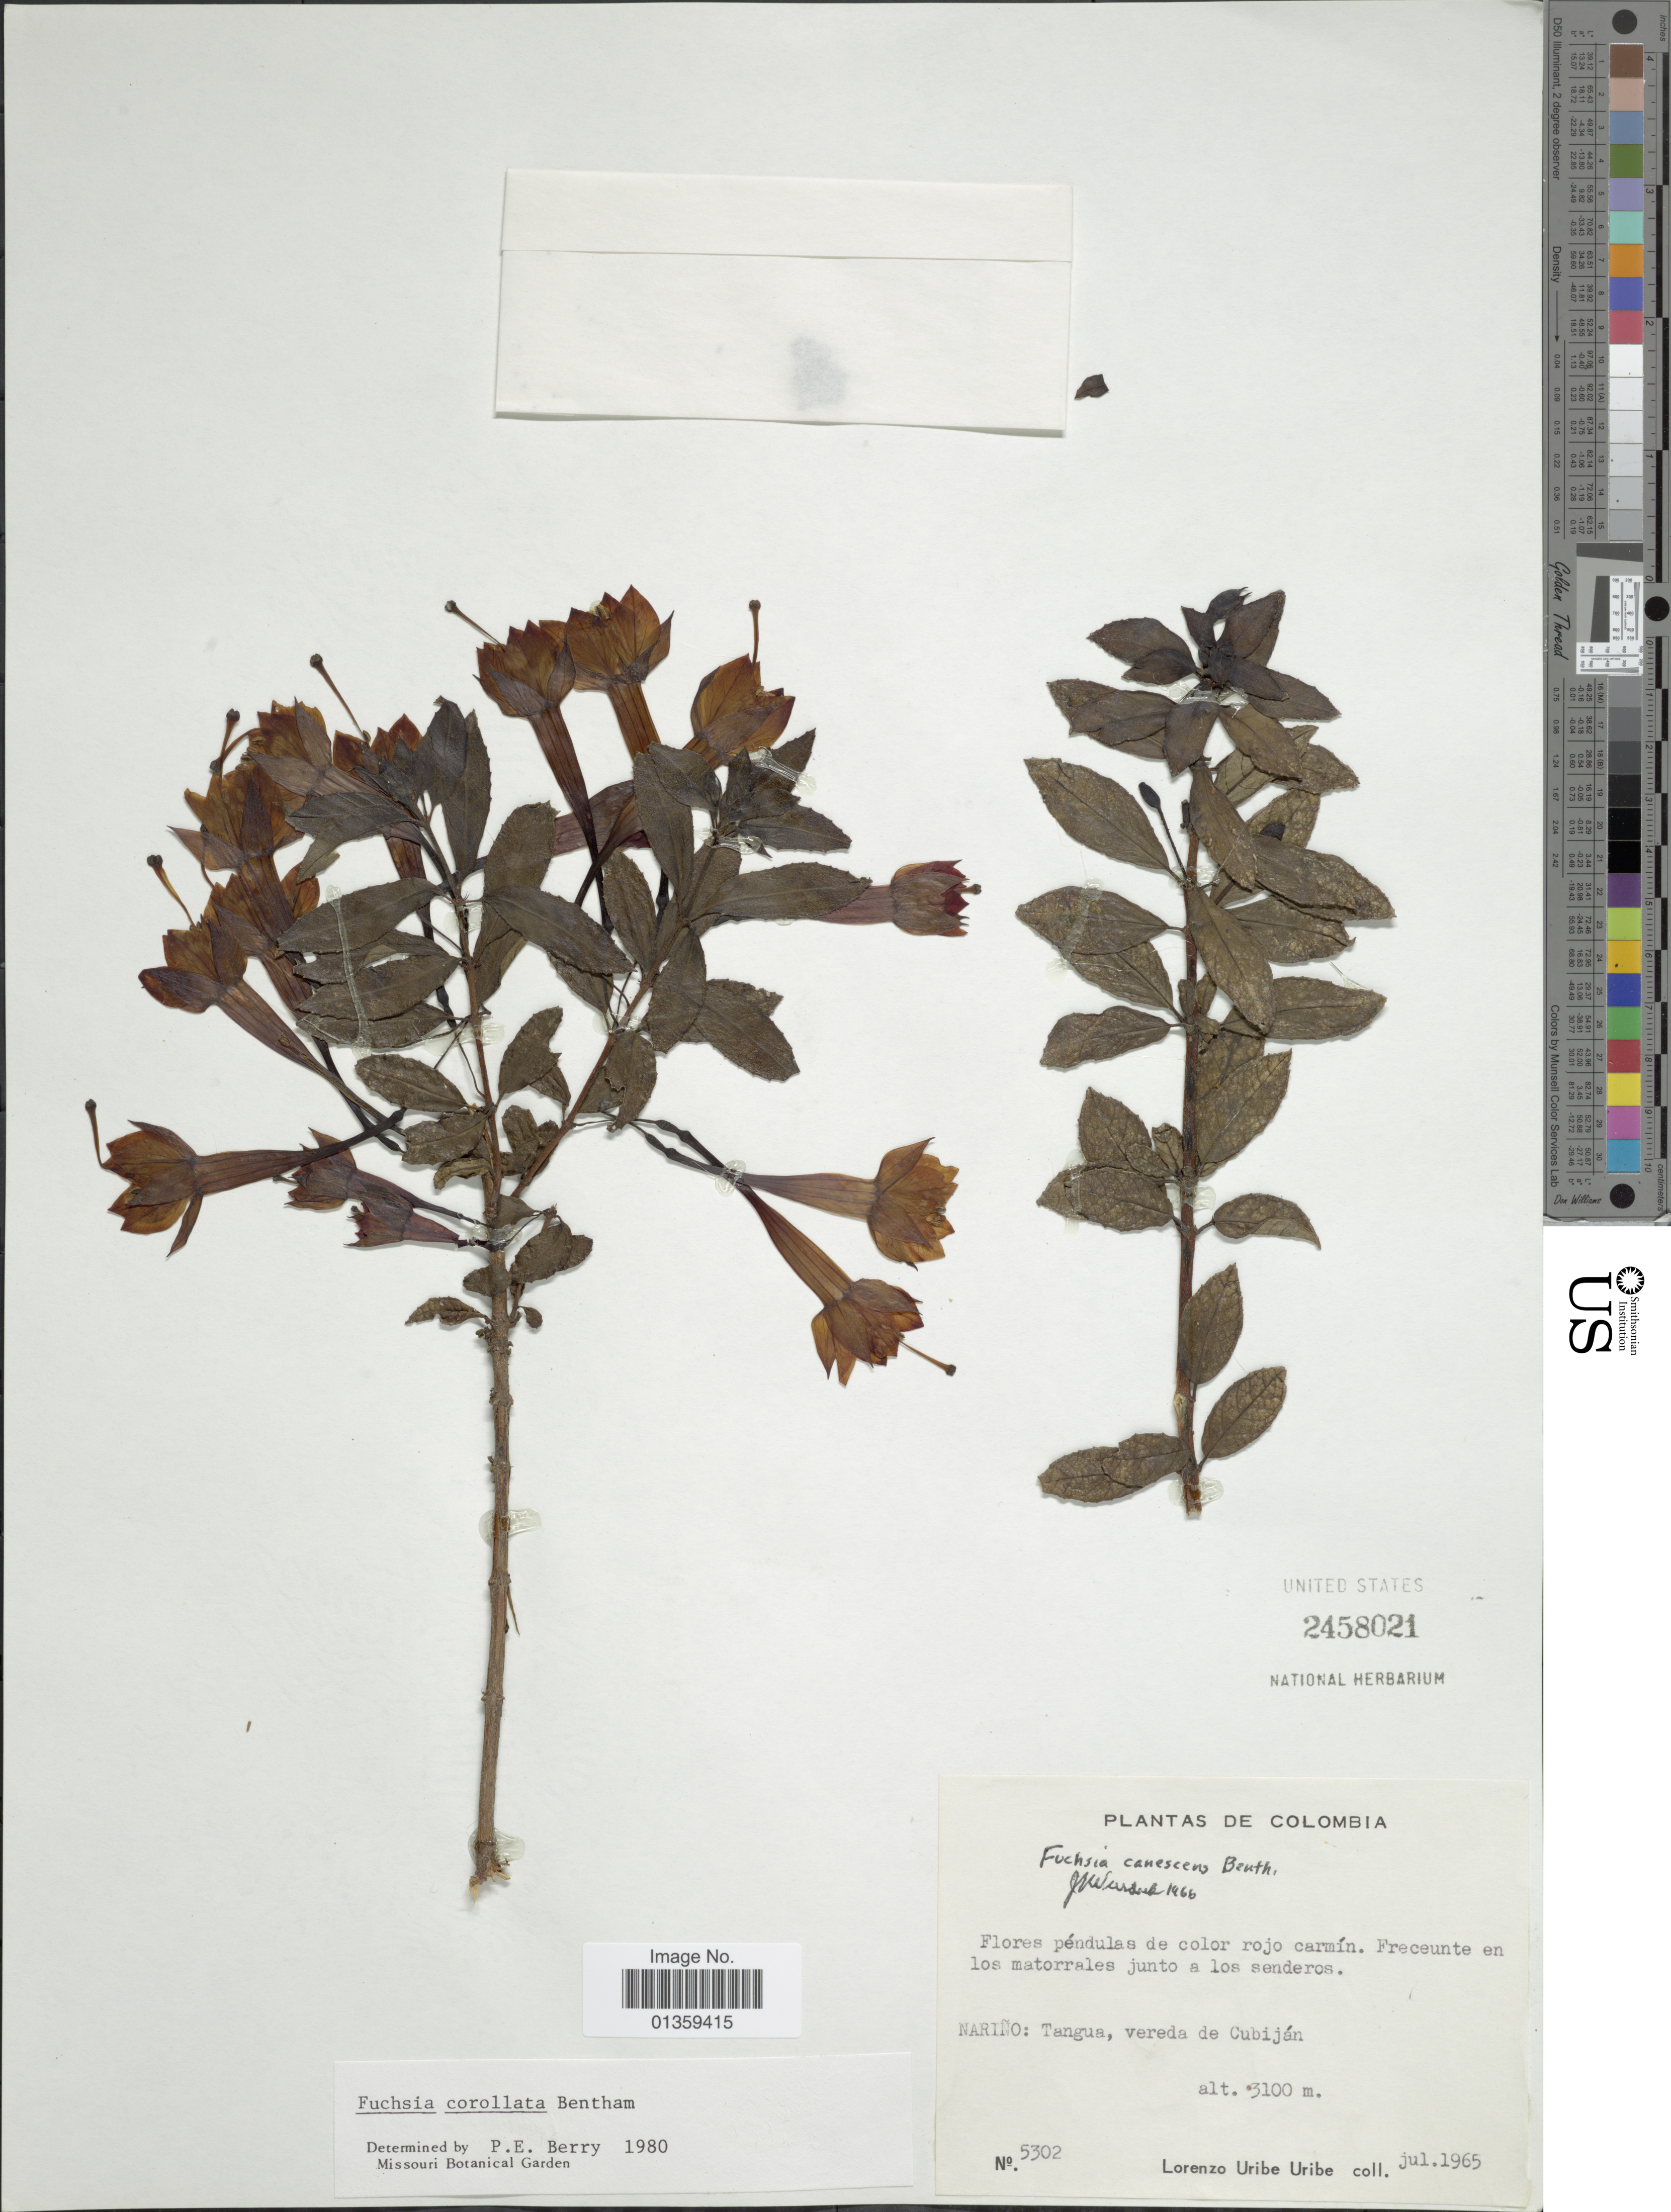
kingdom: Plantae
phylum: Tracheophyta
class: Magnoliopsida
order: Myrtales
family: Onagraceae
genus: Fuchsia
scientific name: Fuchsia corymbiflora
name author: Ruiz & Pav.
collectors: L. Uribe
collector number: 5302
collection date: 1965-07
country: Colombia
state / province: Nariño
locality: Tangua, vereda de Cubiján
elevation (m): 3100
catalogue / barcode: US 2458021